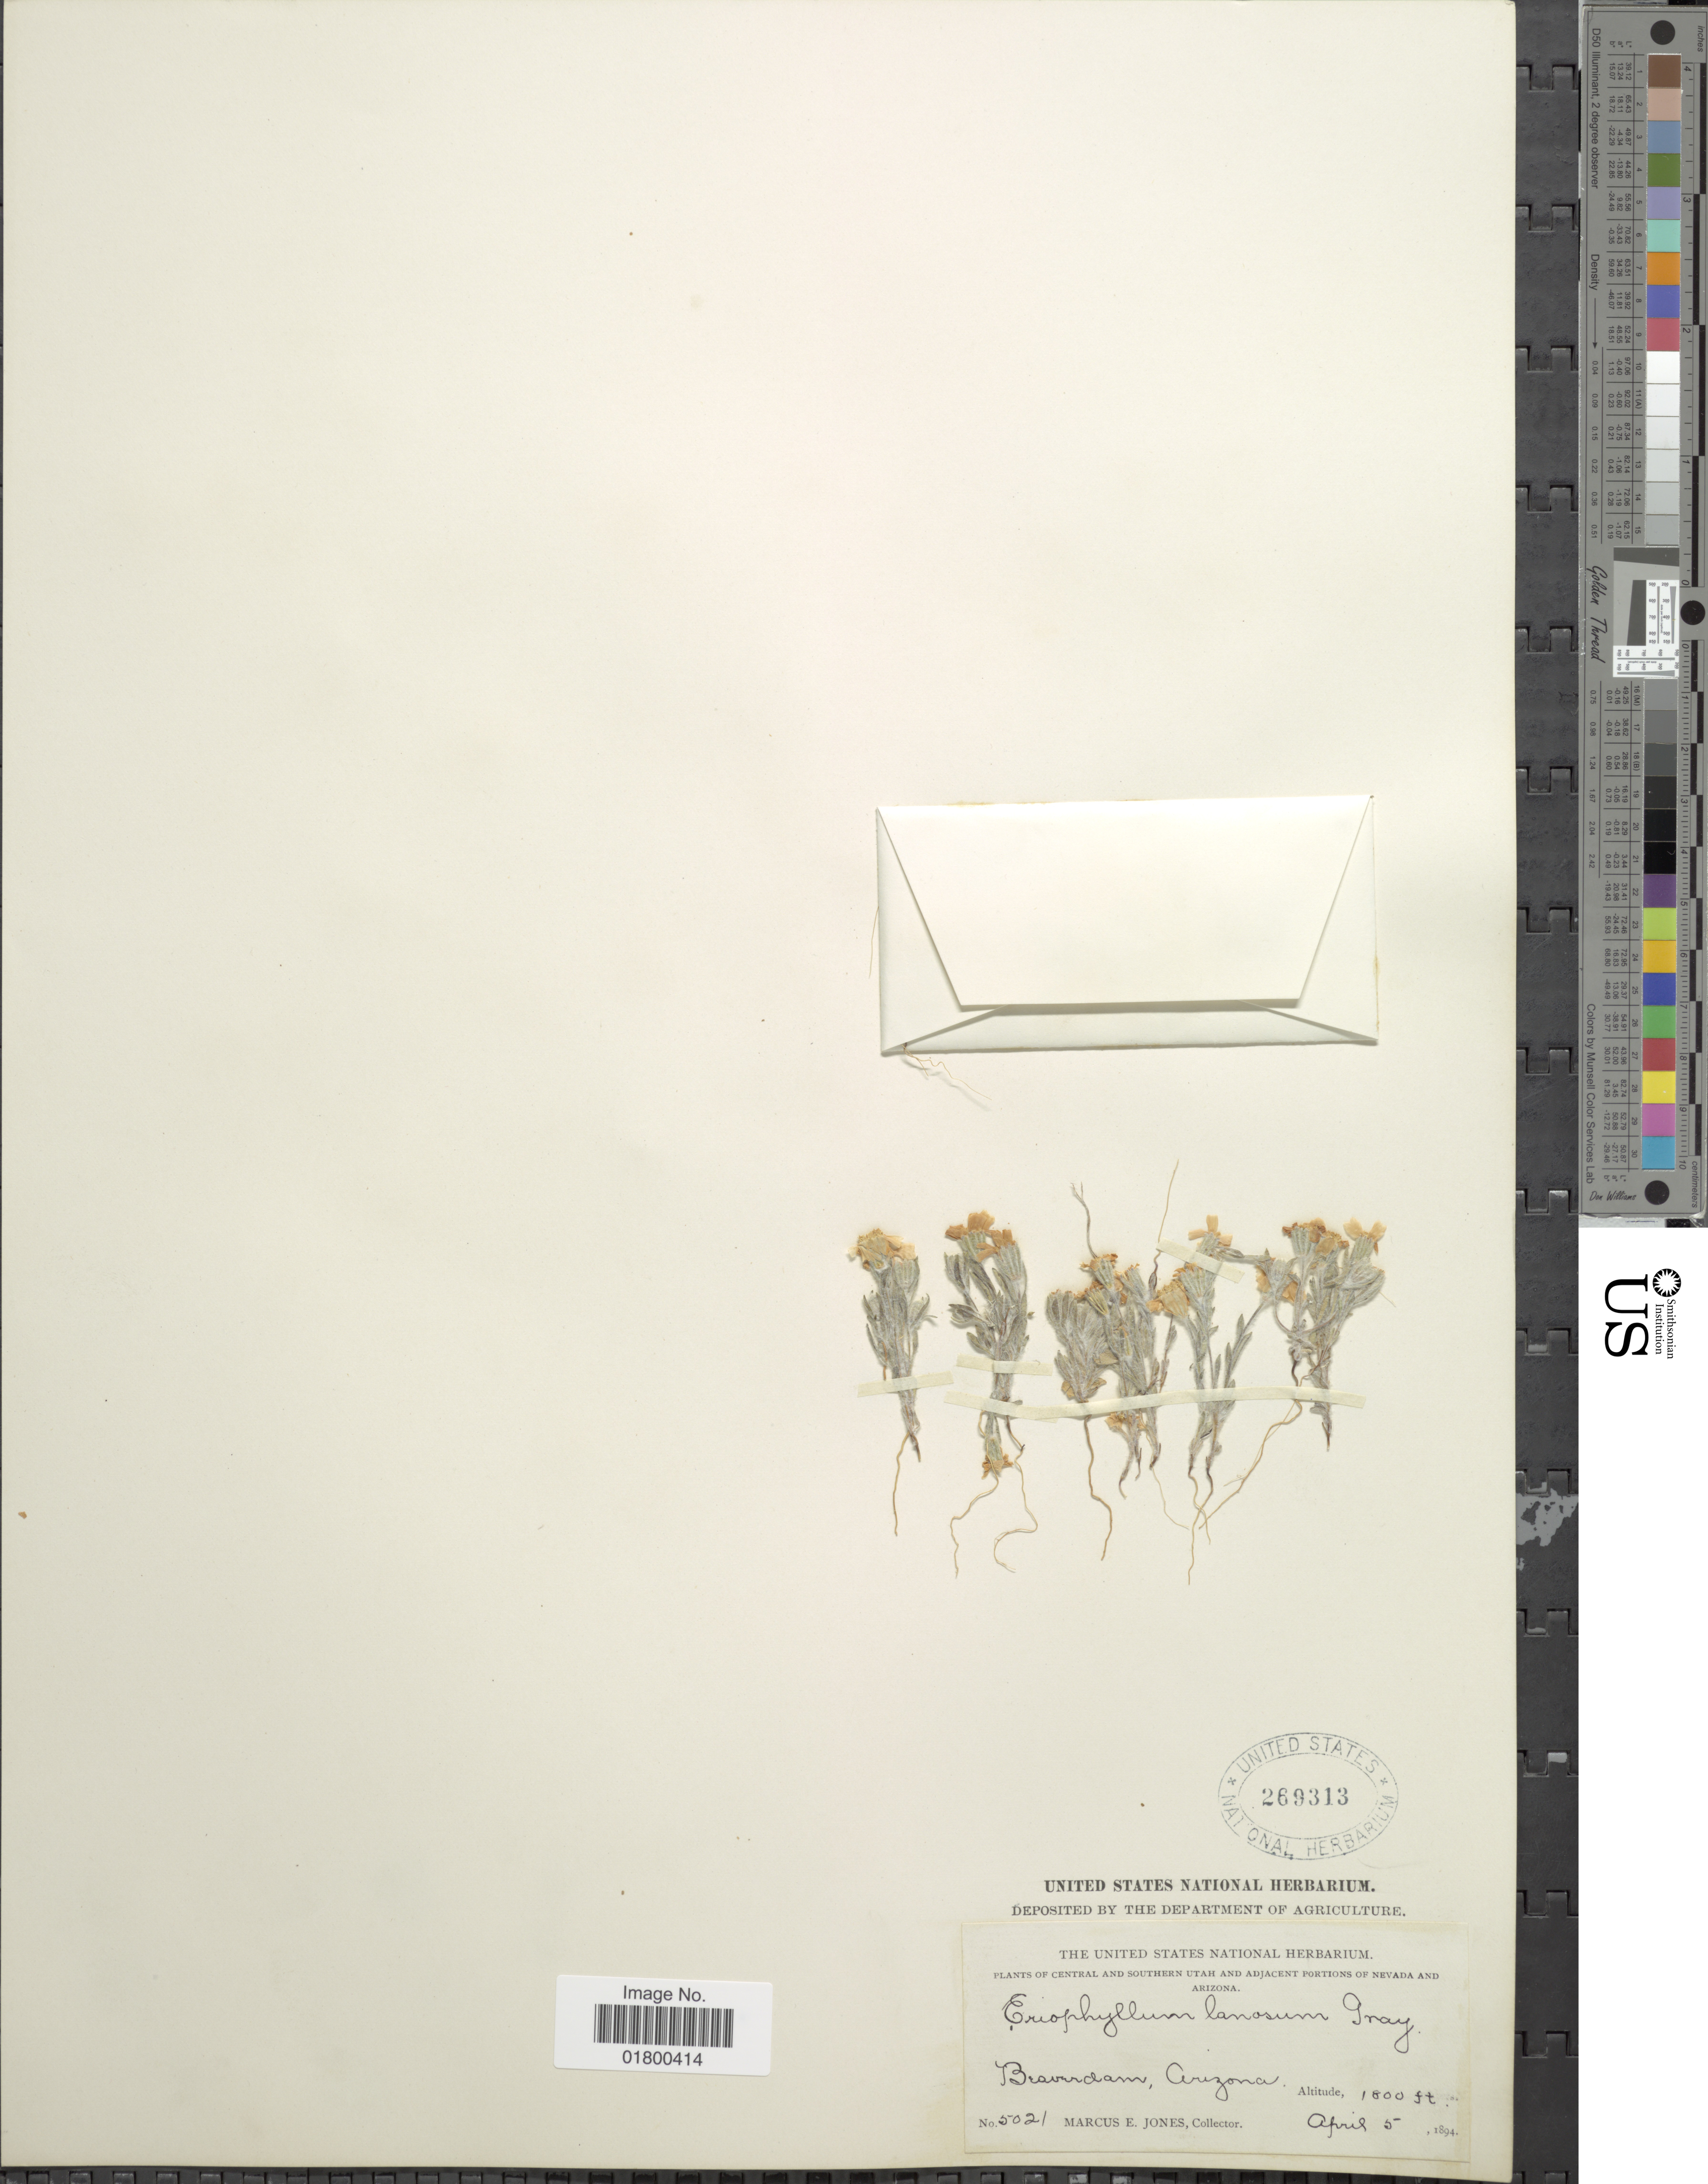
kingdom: Plantae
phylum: Tracheophyta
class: Magnoliopsida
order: Asterales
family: Asteraceae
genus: Eriophyllum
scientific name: Eriophyllum lanosum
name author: (A. Gray) A. Gray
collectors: M. E. Jones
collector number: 5021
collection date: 1894-04-05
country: United States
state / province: Arizona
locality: Braverdam, Arizona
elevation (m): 549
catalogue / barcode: US 269313